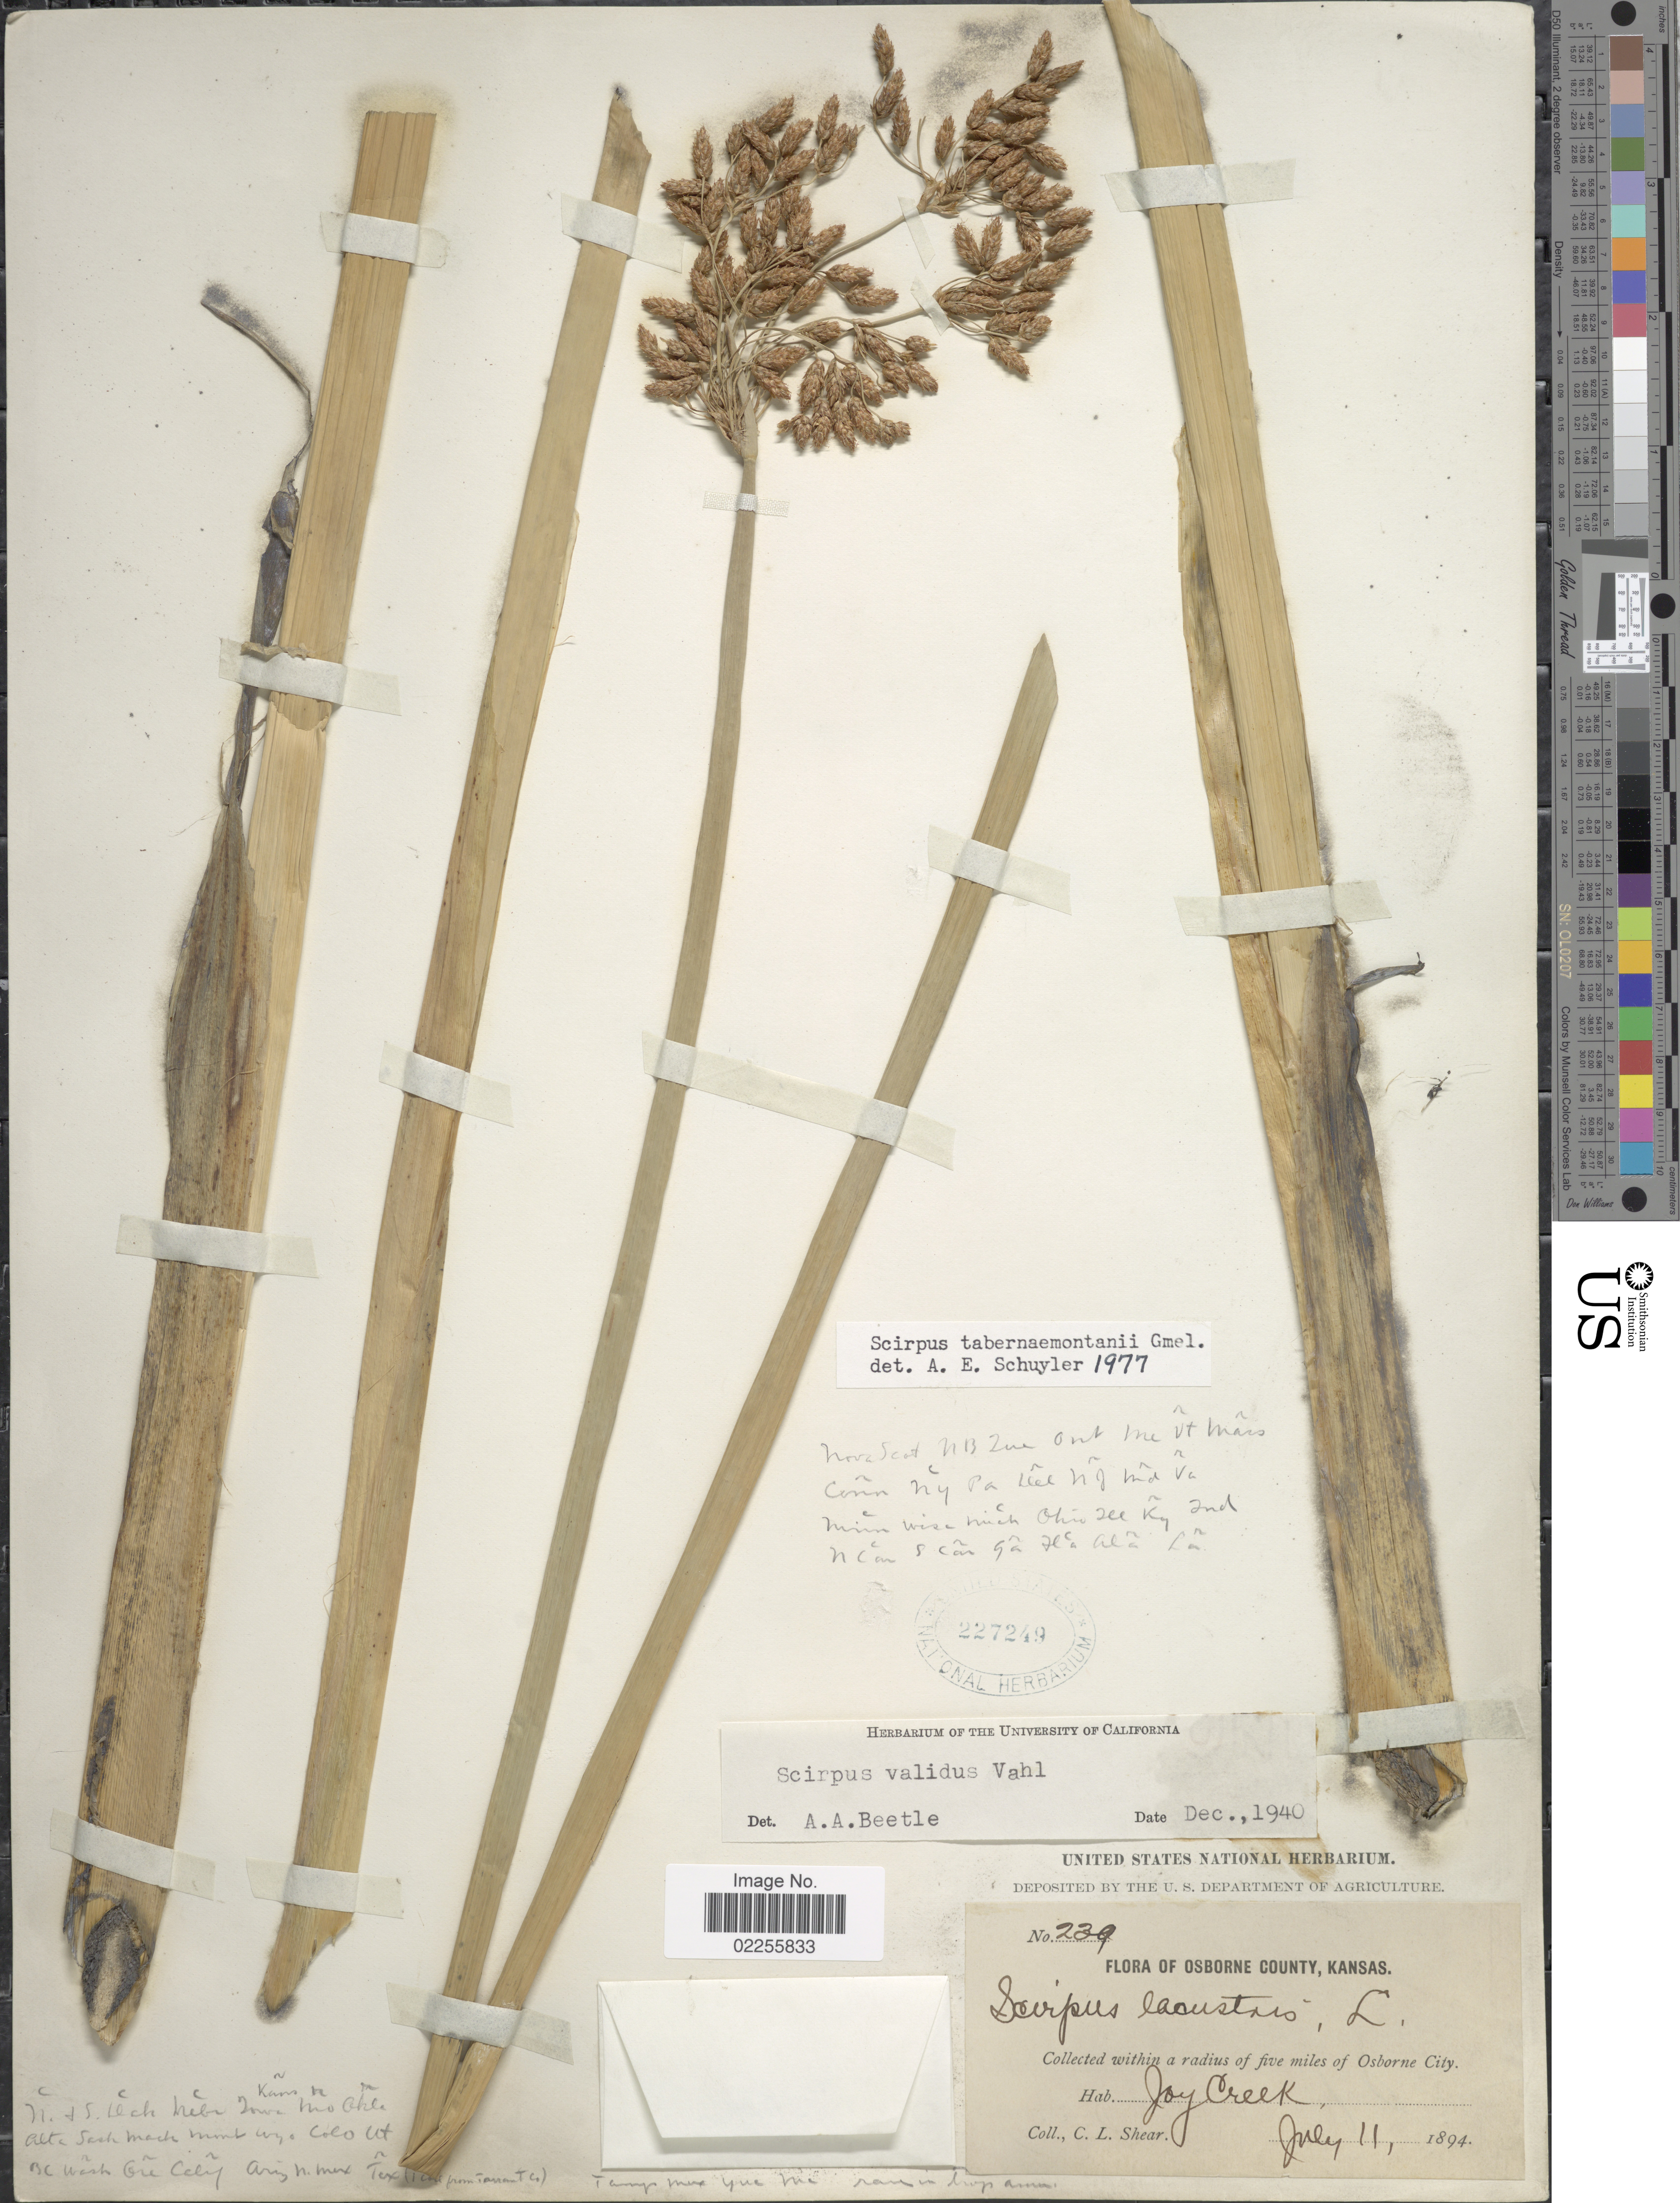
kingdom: Plantae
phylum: Tracheophyta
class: Liliopsida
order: Poales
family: Cyperaceae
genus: Schoenoplectus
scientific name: Schoenoplectus tabernaemontani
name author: (C.C. Gmel.) Palla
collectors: C. L. Shear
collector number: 239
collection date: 1894-07-11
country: United States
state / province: Kansas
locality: Osborne County, within a radius of five miles of Osborne City, Joy Creek.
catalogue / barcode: US 227249